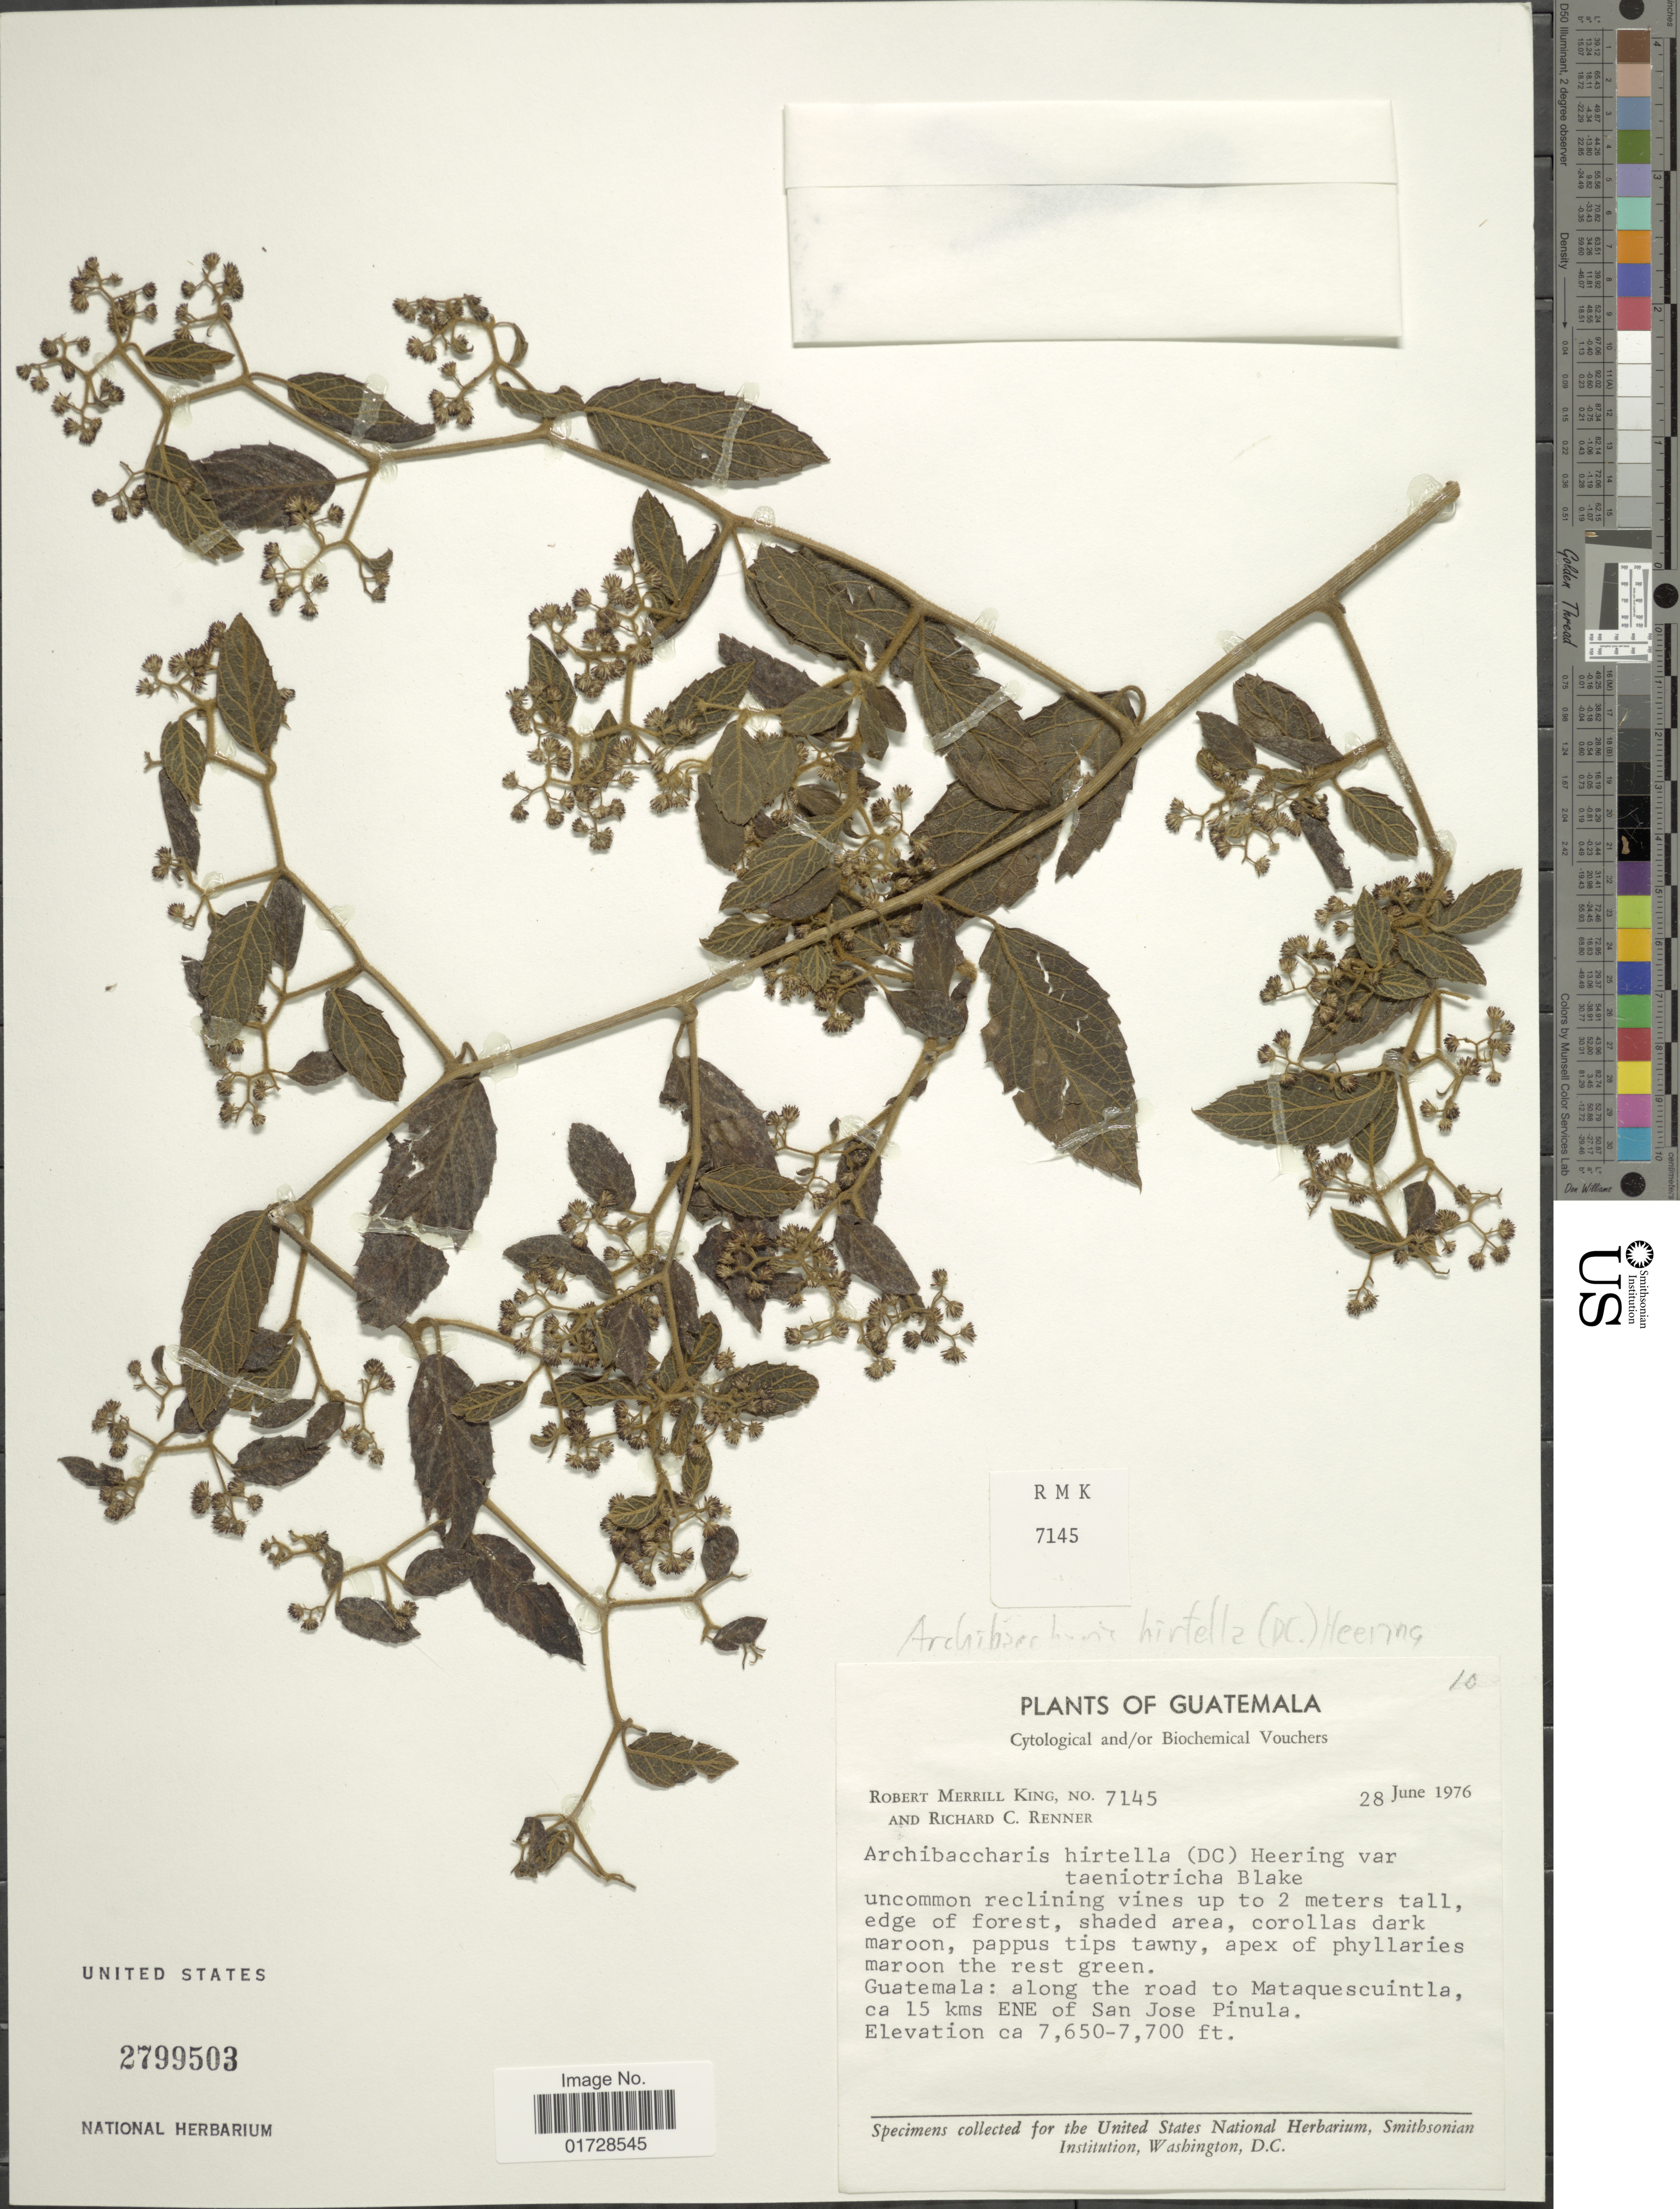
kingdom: Plantae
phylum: Tracheophyta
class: Magnoliopsida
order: Asterales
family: Asteraceae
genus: Archibaccharis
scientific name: Archibaccharis hirtella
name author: (DC.) Heering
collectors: R. M. King & R. C. Renner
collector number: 7145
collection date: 1976-06-28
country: Guatemala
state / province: Guatemala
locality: Along the road to Mataquescuintla, ca 15 kms ENE of San Jose Pinula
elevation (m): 2332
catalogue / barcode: US 2799503